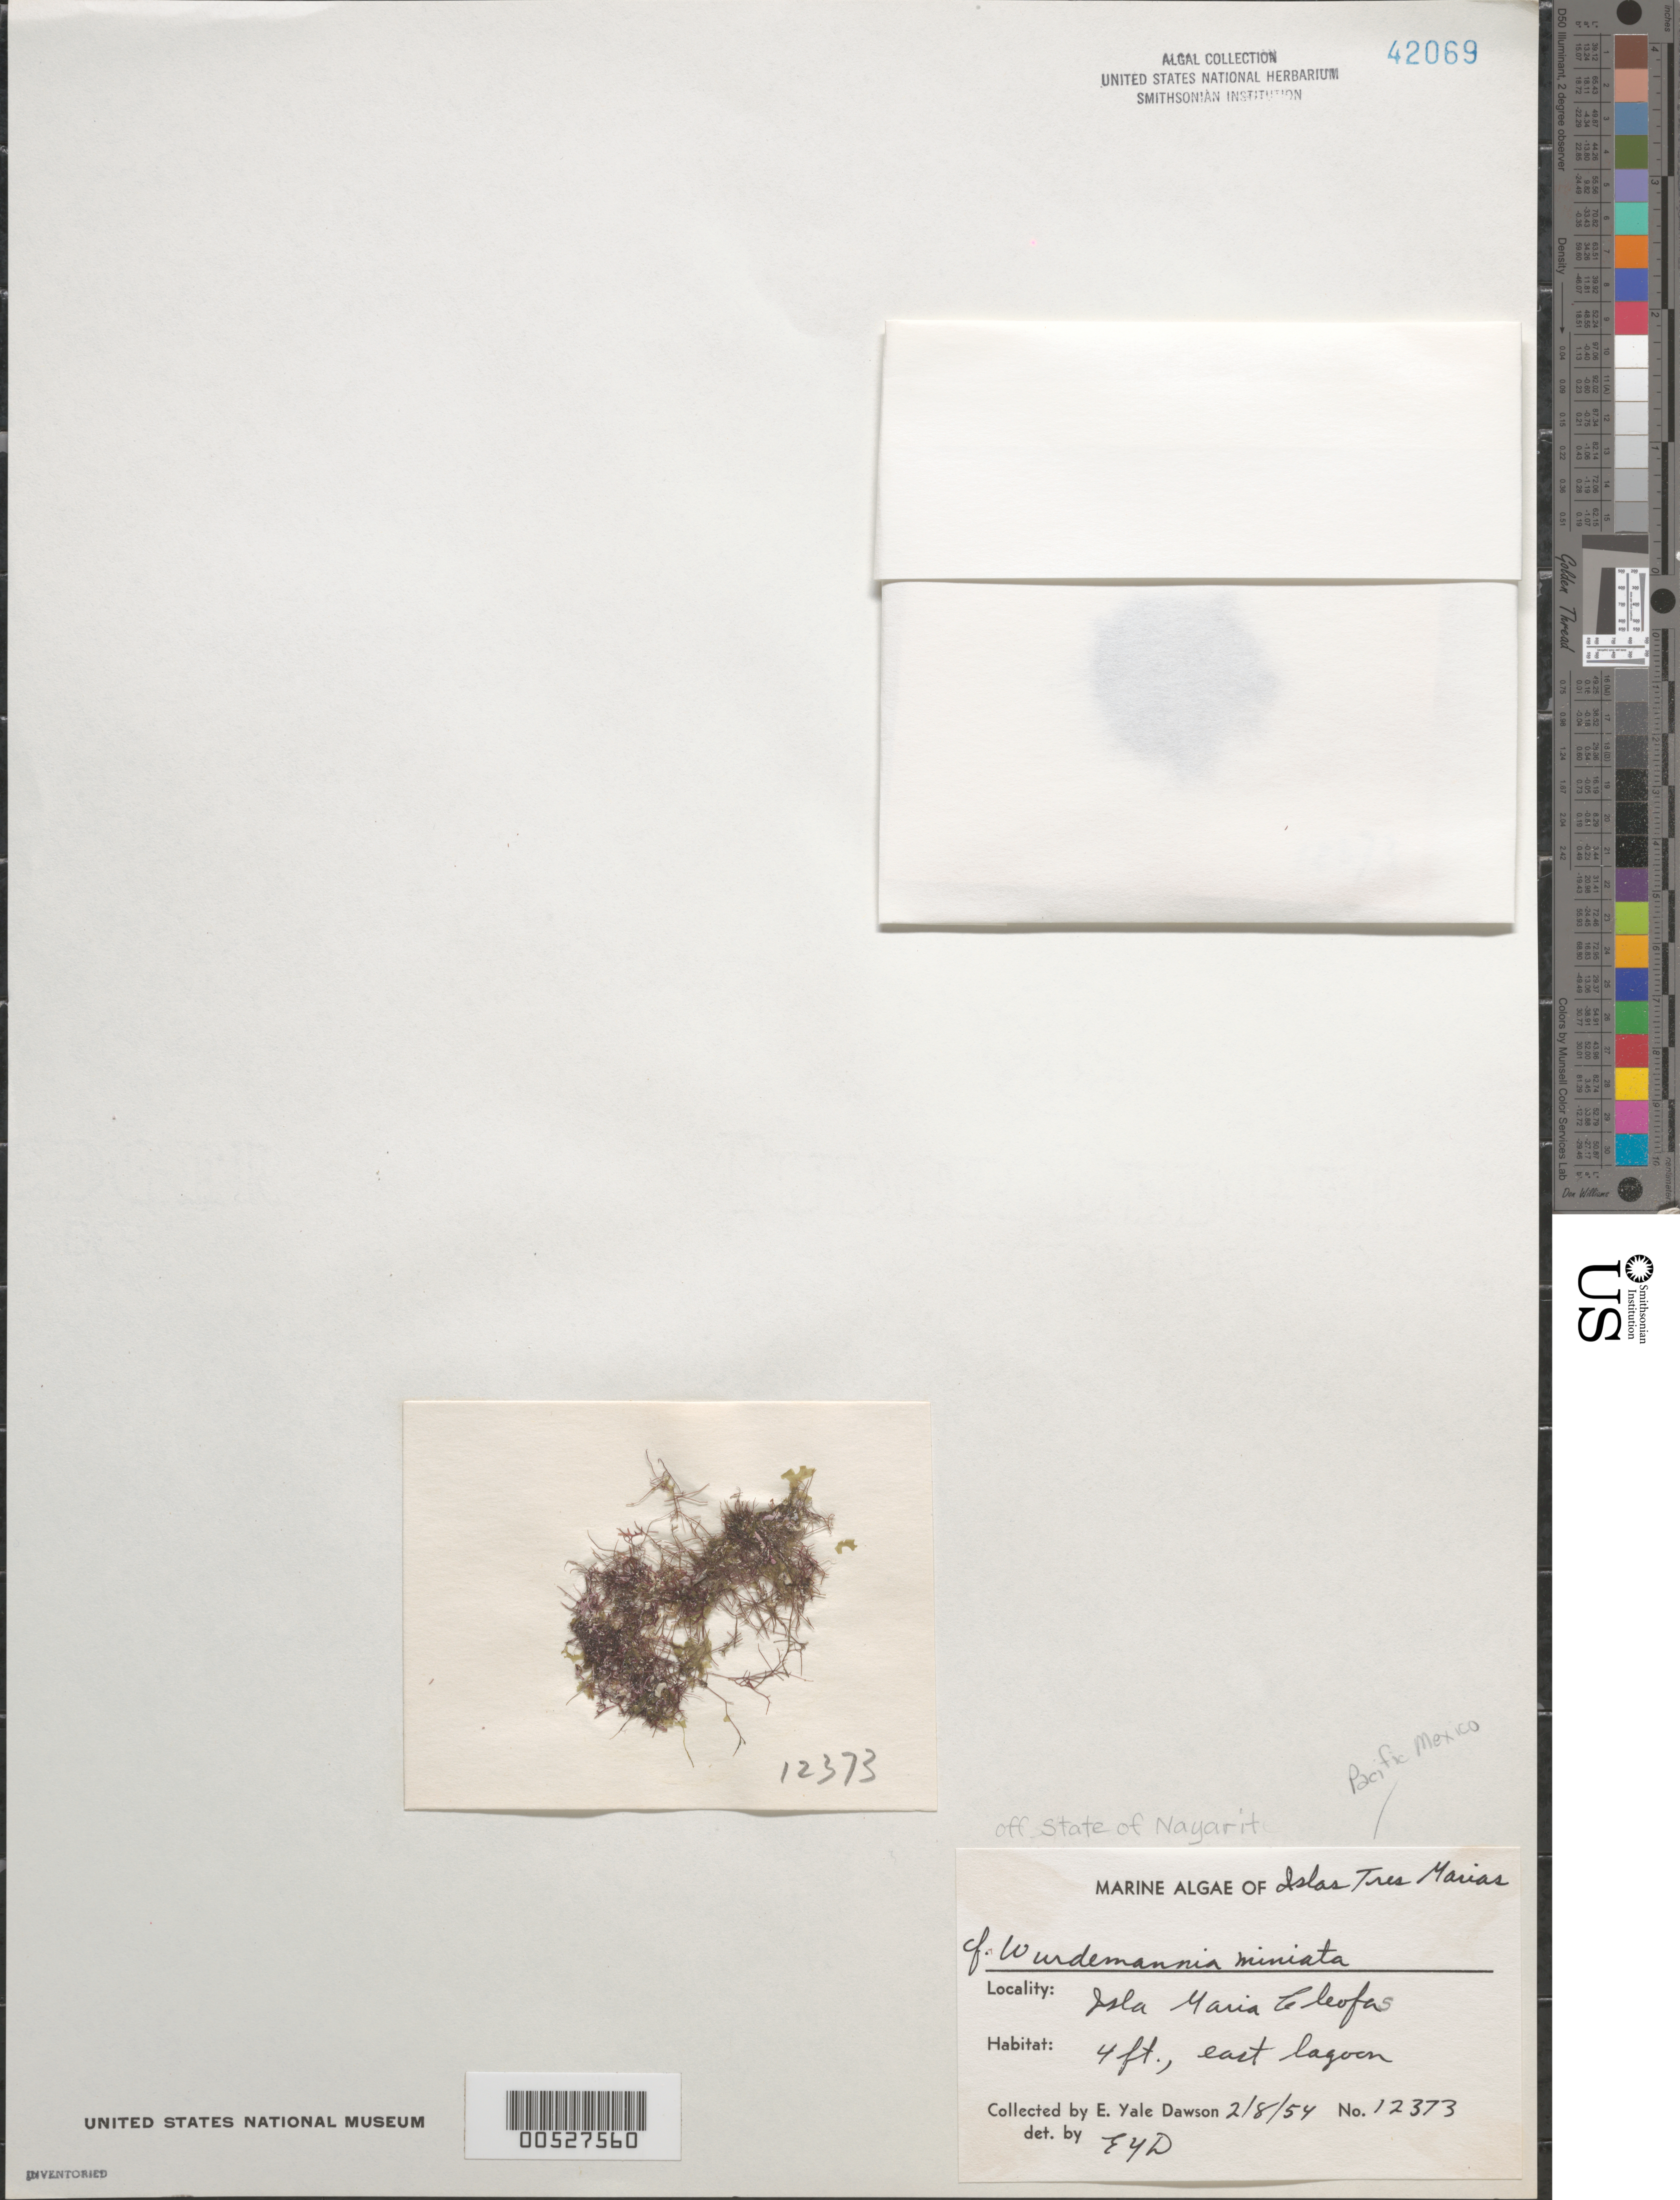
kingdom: Plantae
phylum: Rhodophyta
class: Florideophyceae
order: Gigartinales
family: Solieriaceae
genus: Wurdemannia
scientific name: Wurdemannia miniata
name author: (Spreng.) Feldmann & G. Hamel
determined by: Dawson, E. Y.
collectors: E. Y. Dawson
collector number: EYD 12373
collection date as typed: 08 Feb 1954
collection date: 1954-02-08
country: Mexico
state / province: Nayarit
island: Isla Maria Cleofa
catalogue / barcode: US 42069